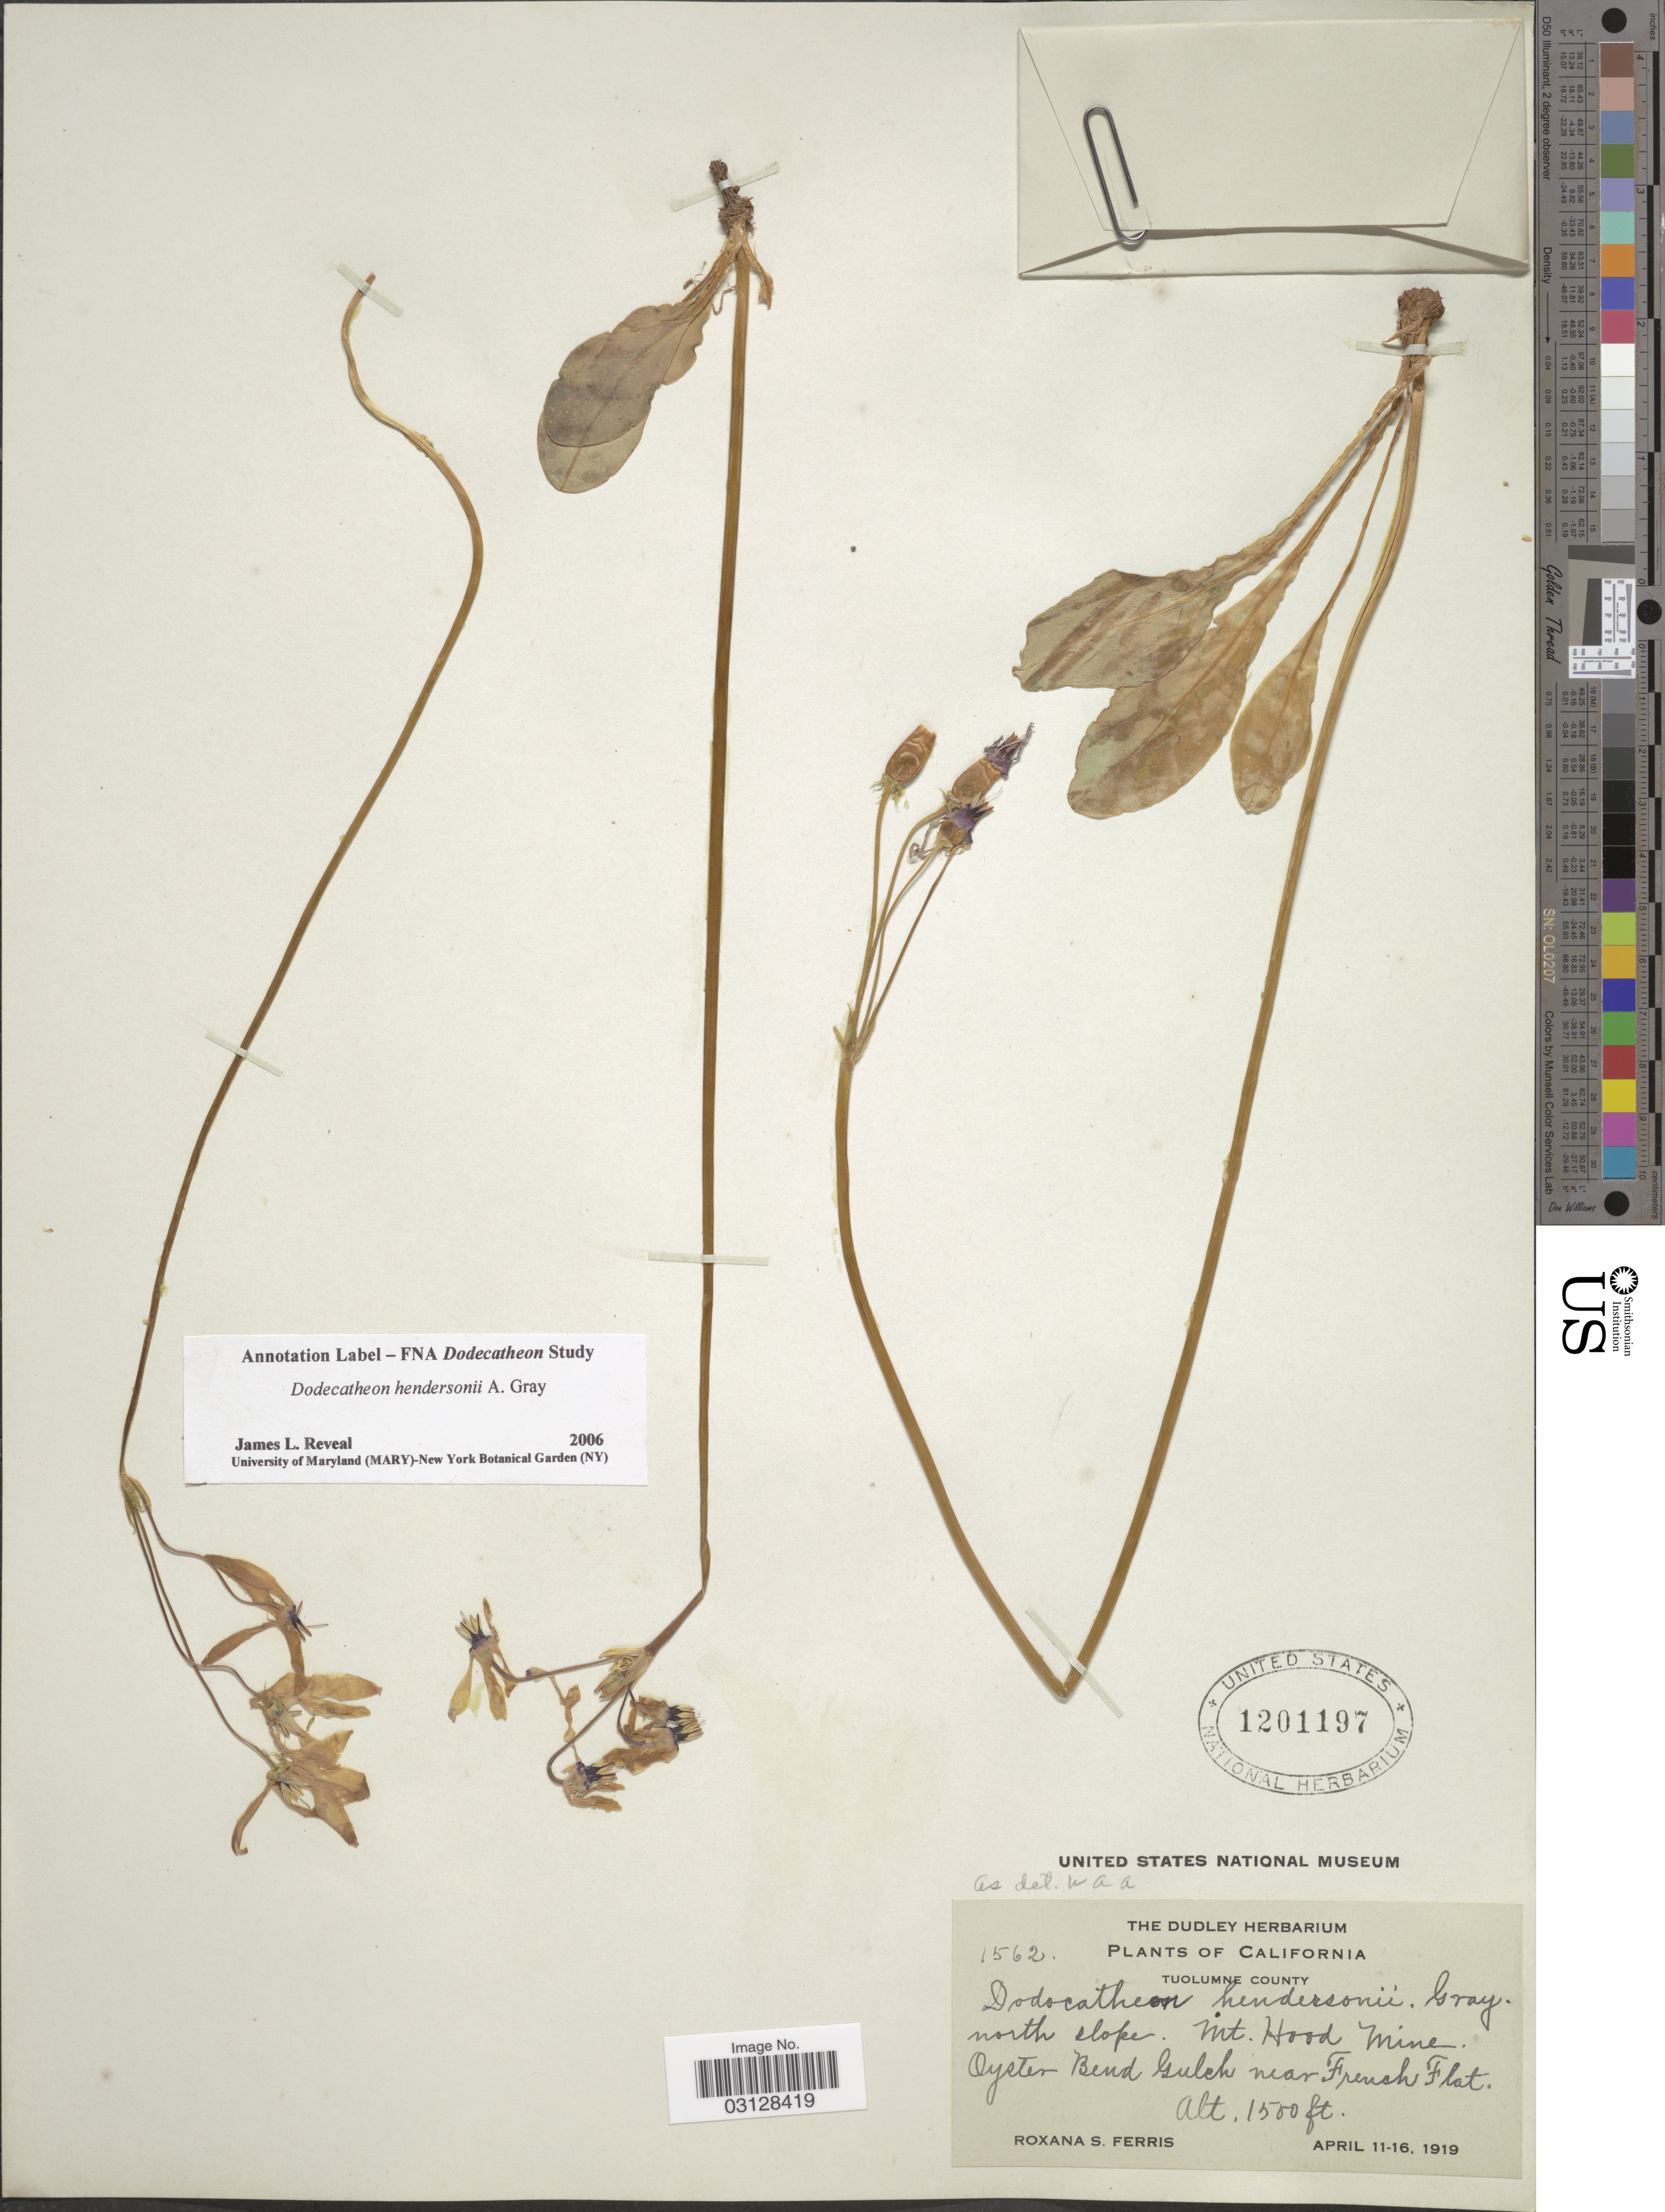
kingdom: Plantae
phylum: Tracheophyta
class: Magnoliopsida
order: Ericales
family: Primulaceae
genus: Dodecatheon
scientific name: Dodecatheon hendersonii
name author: A. Gray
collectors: R. S. Ferris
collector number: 1562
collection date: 1919-04-11/1919-04-16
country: United States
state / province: California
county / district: Tuolumne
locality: Tuolumne county. Near French Flat.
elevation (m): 457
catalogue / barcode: US 1201197